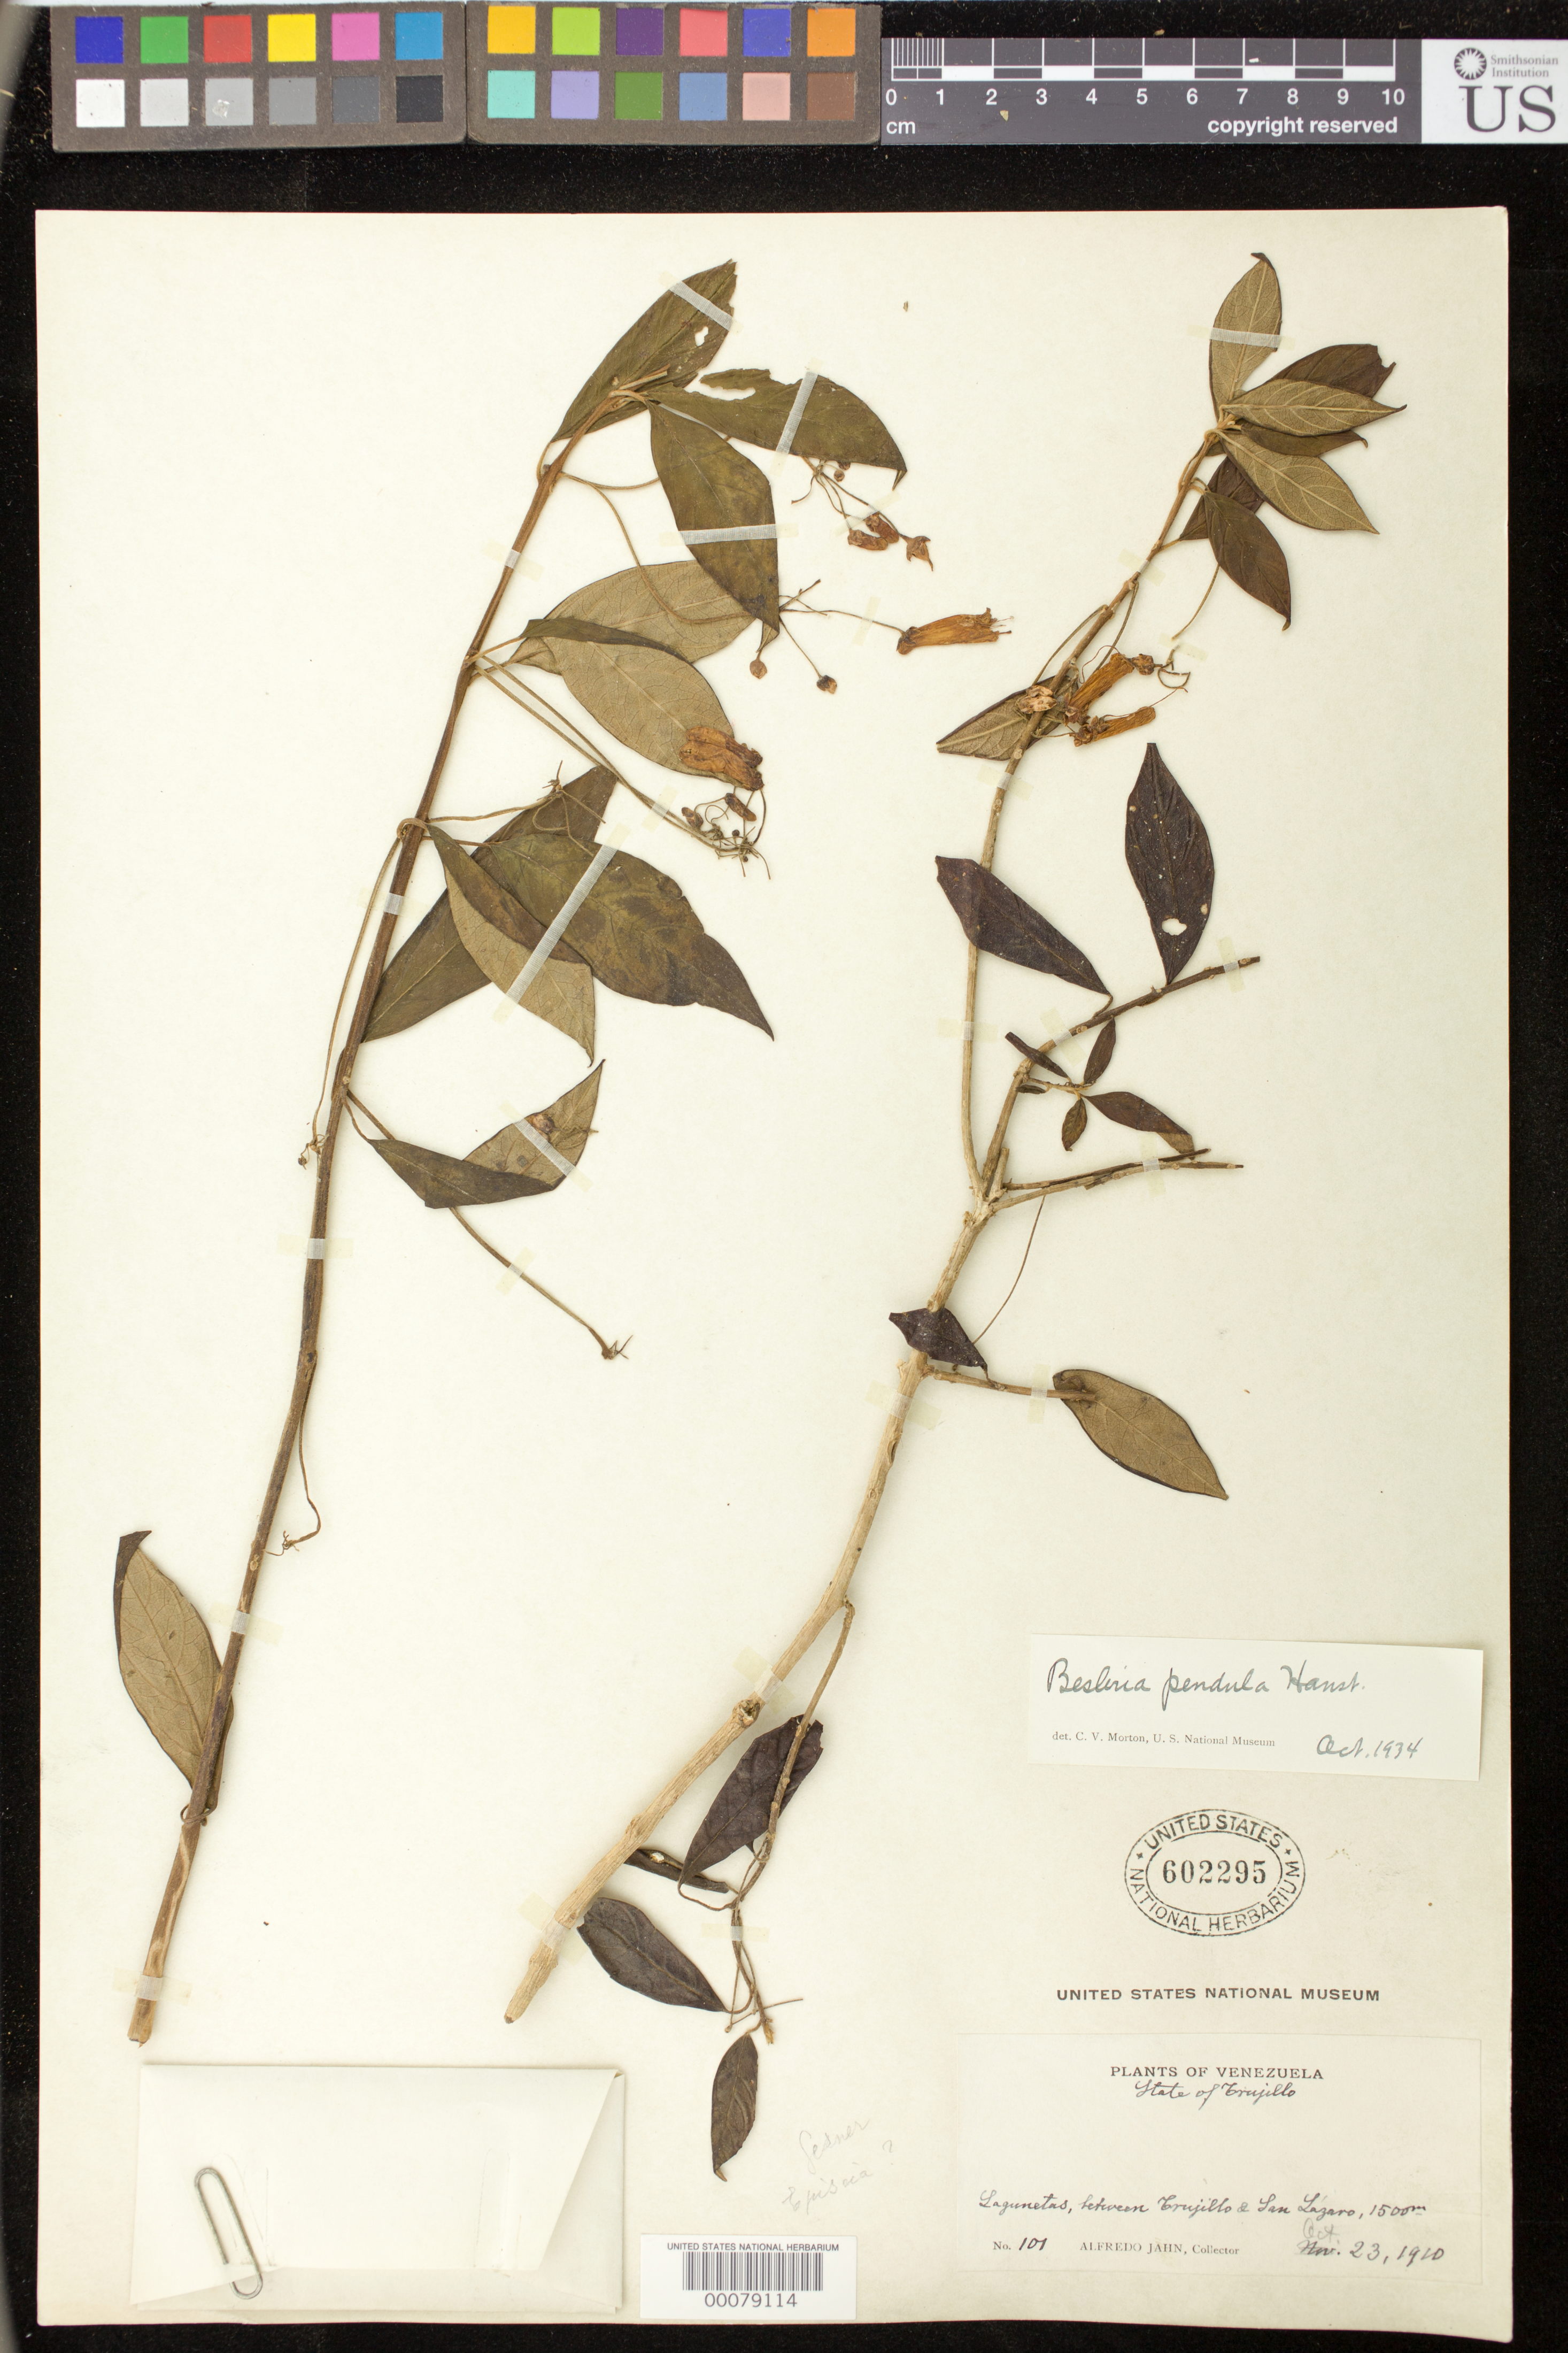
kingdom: Plantae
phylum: Tracheophyta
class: Magnoliopsida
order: Lamiales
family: Gesneriaceae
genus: Besleria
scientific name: Besleria pendula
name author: Hanst.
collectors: A. Jahn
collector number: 107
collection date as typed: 23 Oct 1920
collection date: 1920-10-23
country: Venezuela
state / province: Trujillo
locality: Lagunetas, between Trujillo & San lazaro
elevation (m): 1500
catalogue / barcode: US 602295